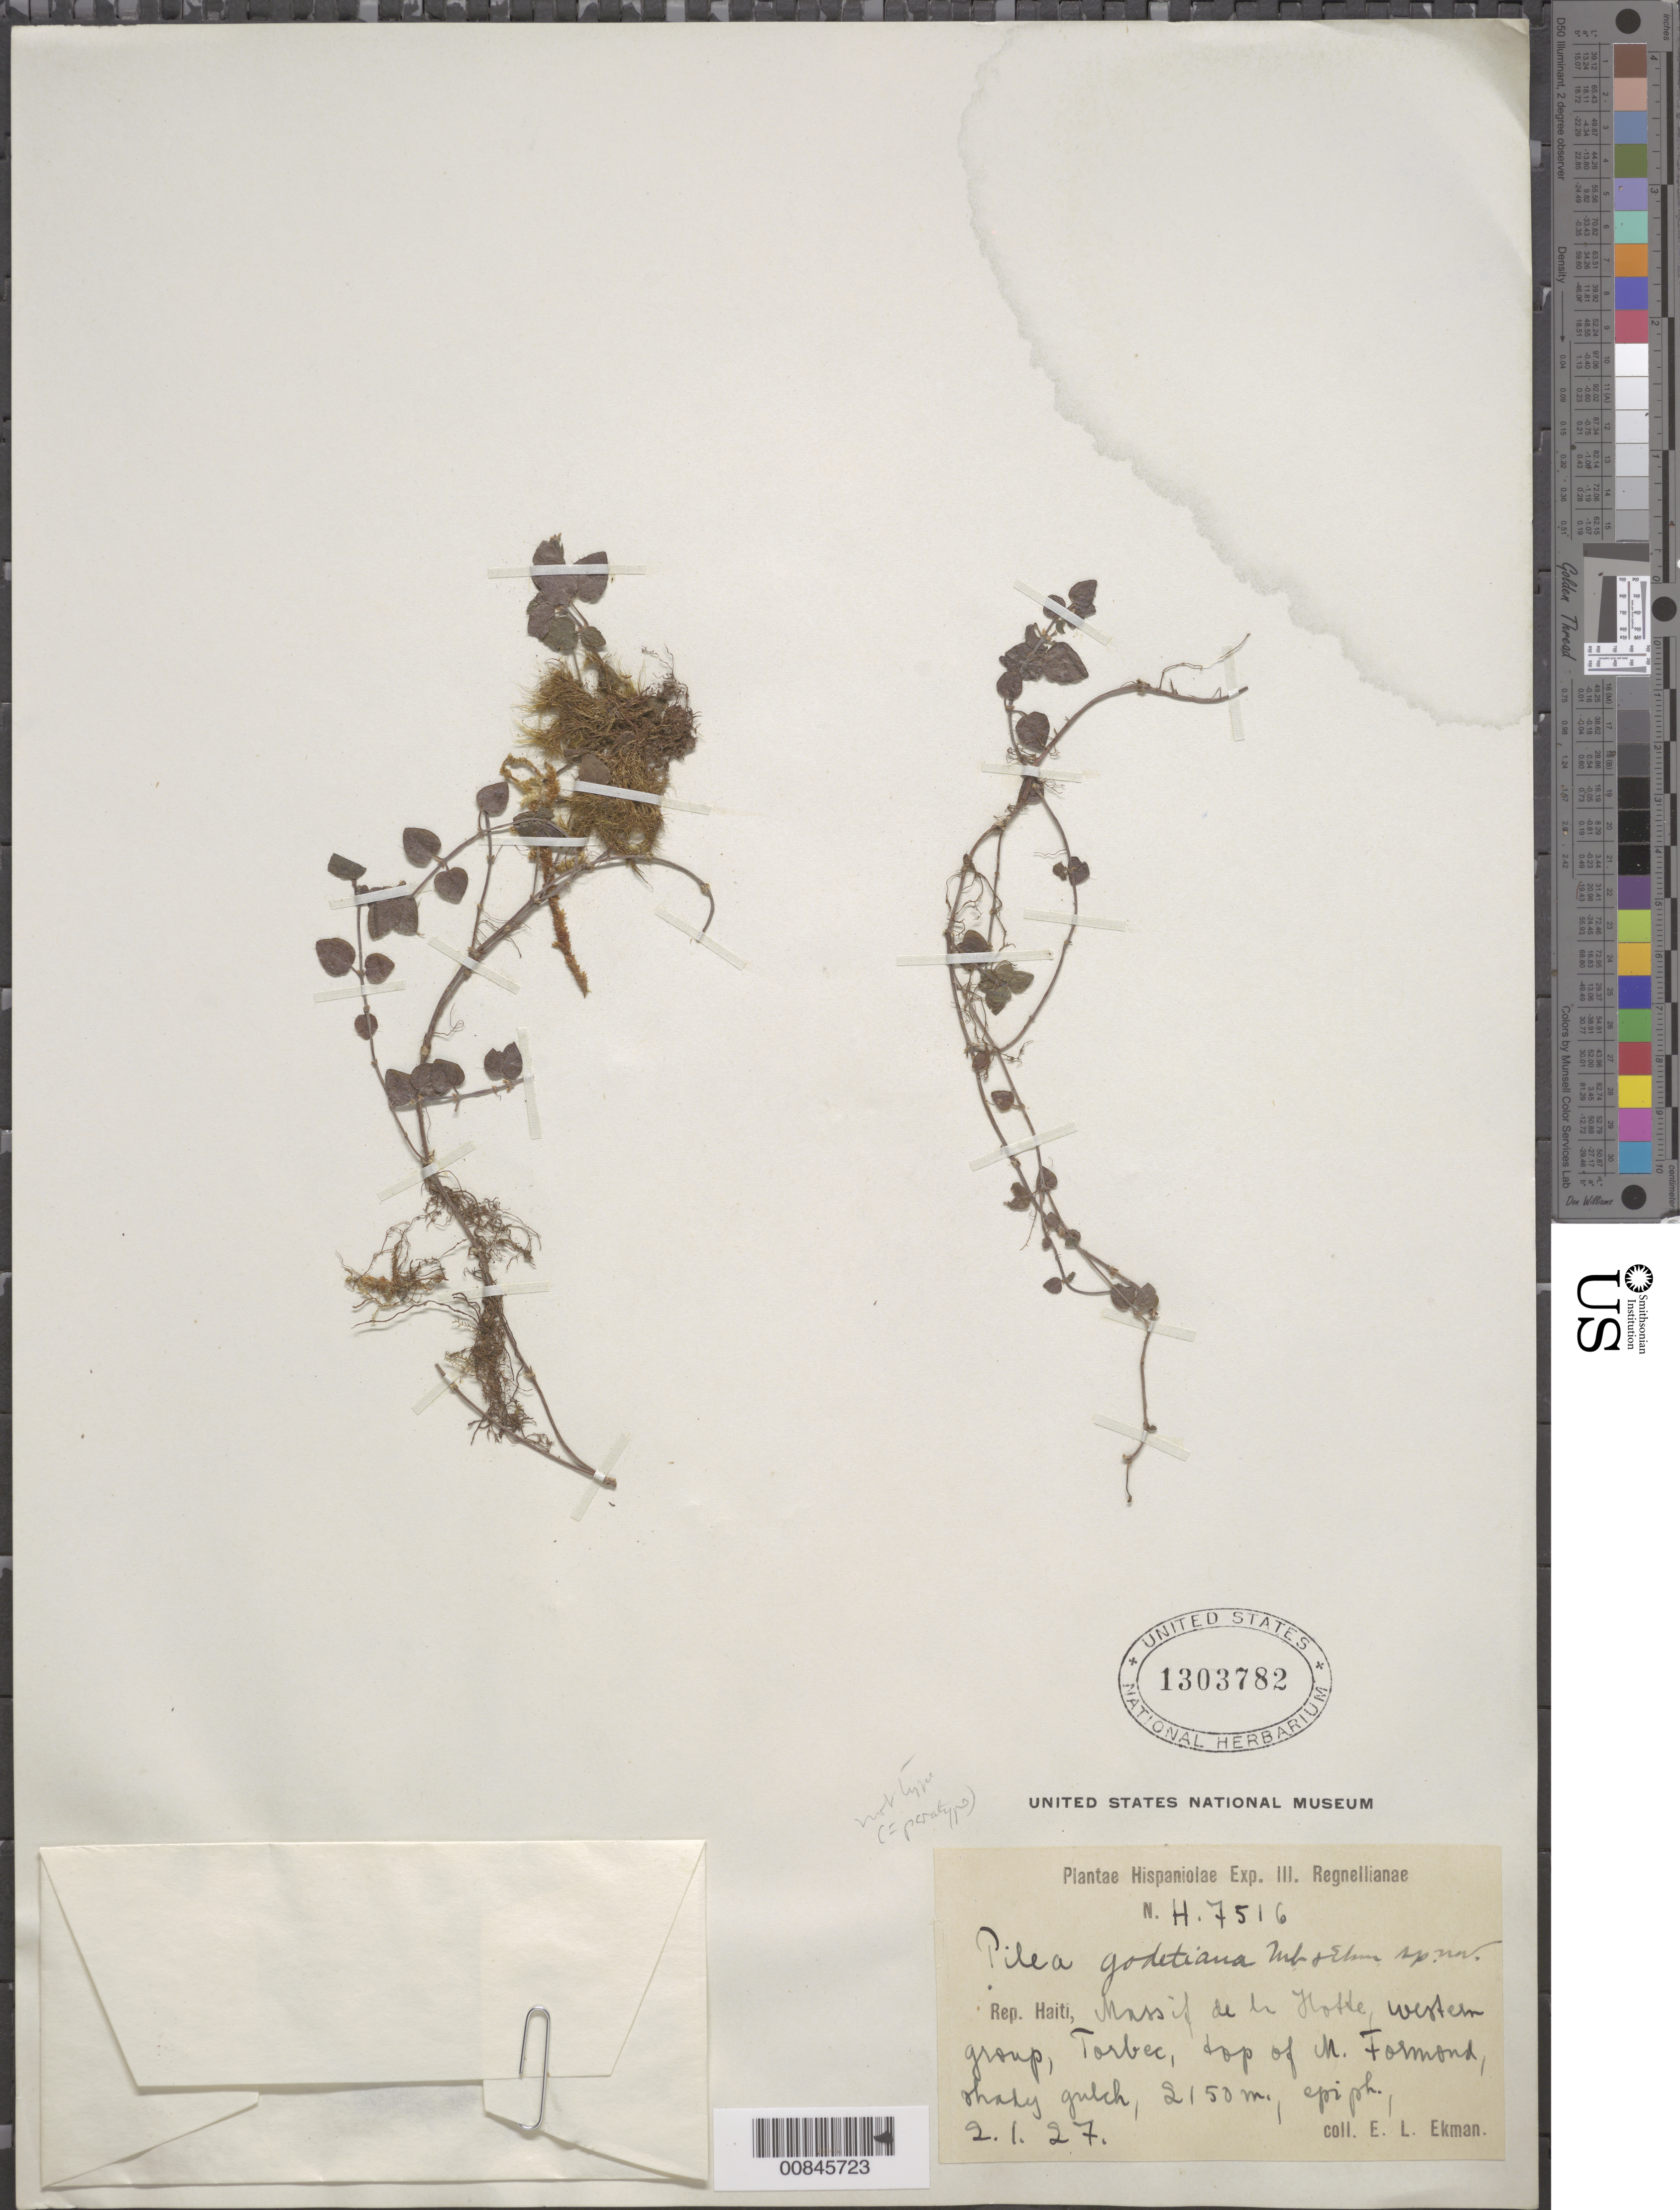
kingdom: Plantae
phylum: Tracheophyta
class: Magnoliopsida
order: Rosales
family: Urticaceae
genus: Pilea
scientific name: Pilea godetiana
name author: Urb. & Ekman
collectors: E. L. Ekman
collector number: H 7516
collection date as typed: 02 Jan 1927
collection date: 1927-01-02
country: Haiti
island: Hispaniola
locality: Massif de la Hotte, western group, Torbec, top of M. Formond.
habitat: Shady gulch.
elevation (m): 2150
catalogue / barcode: US 1303782